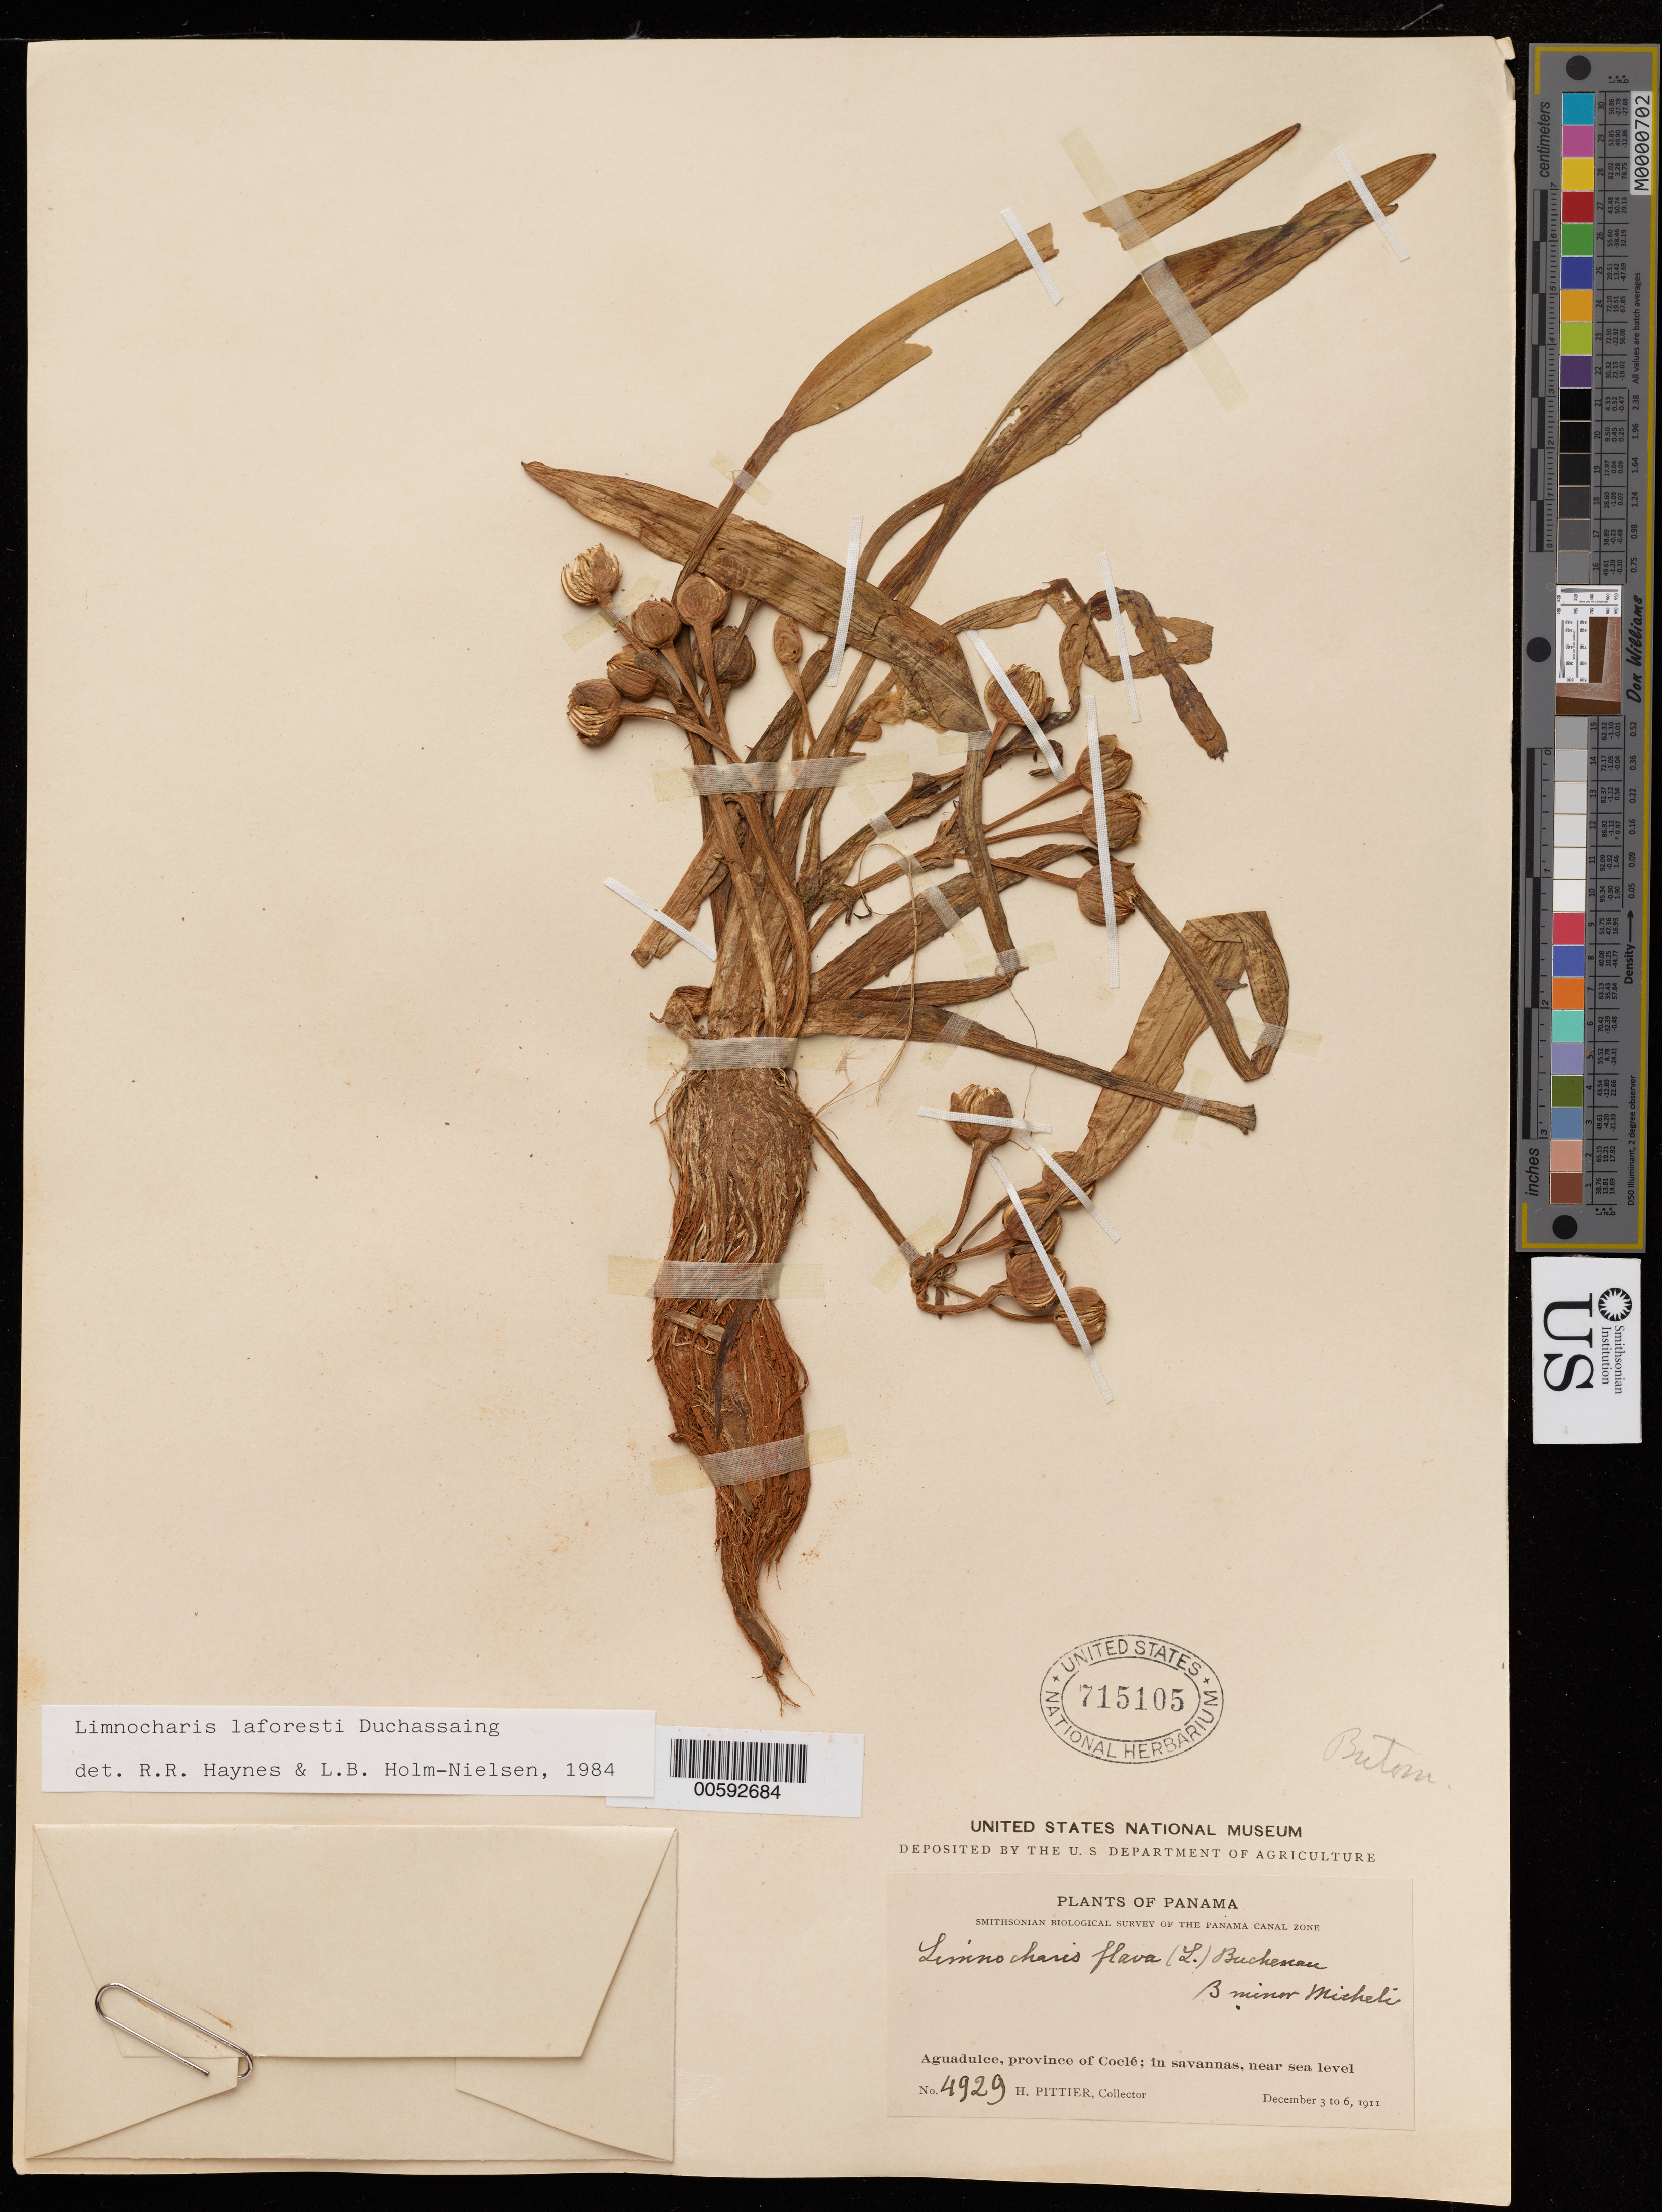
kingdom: Plantae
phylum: Tracheophyta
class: Liliopsida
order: Alismatales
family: Alismataceae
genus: Limnocharis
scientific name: Limnocharis laforestii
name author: Duchass. ex Griseb.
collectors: H. F. Pittier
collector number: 4929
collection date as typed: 03 Dec 1911 to 06 Dec 1911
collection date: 1911-12-03/1911-12-06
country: Panama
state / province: Coclé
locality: Agua Dulce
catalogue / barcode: US 715105